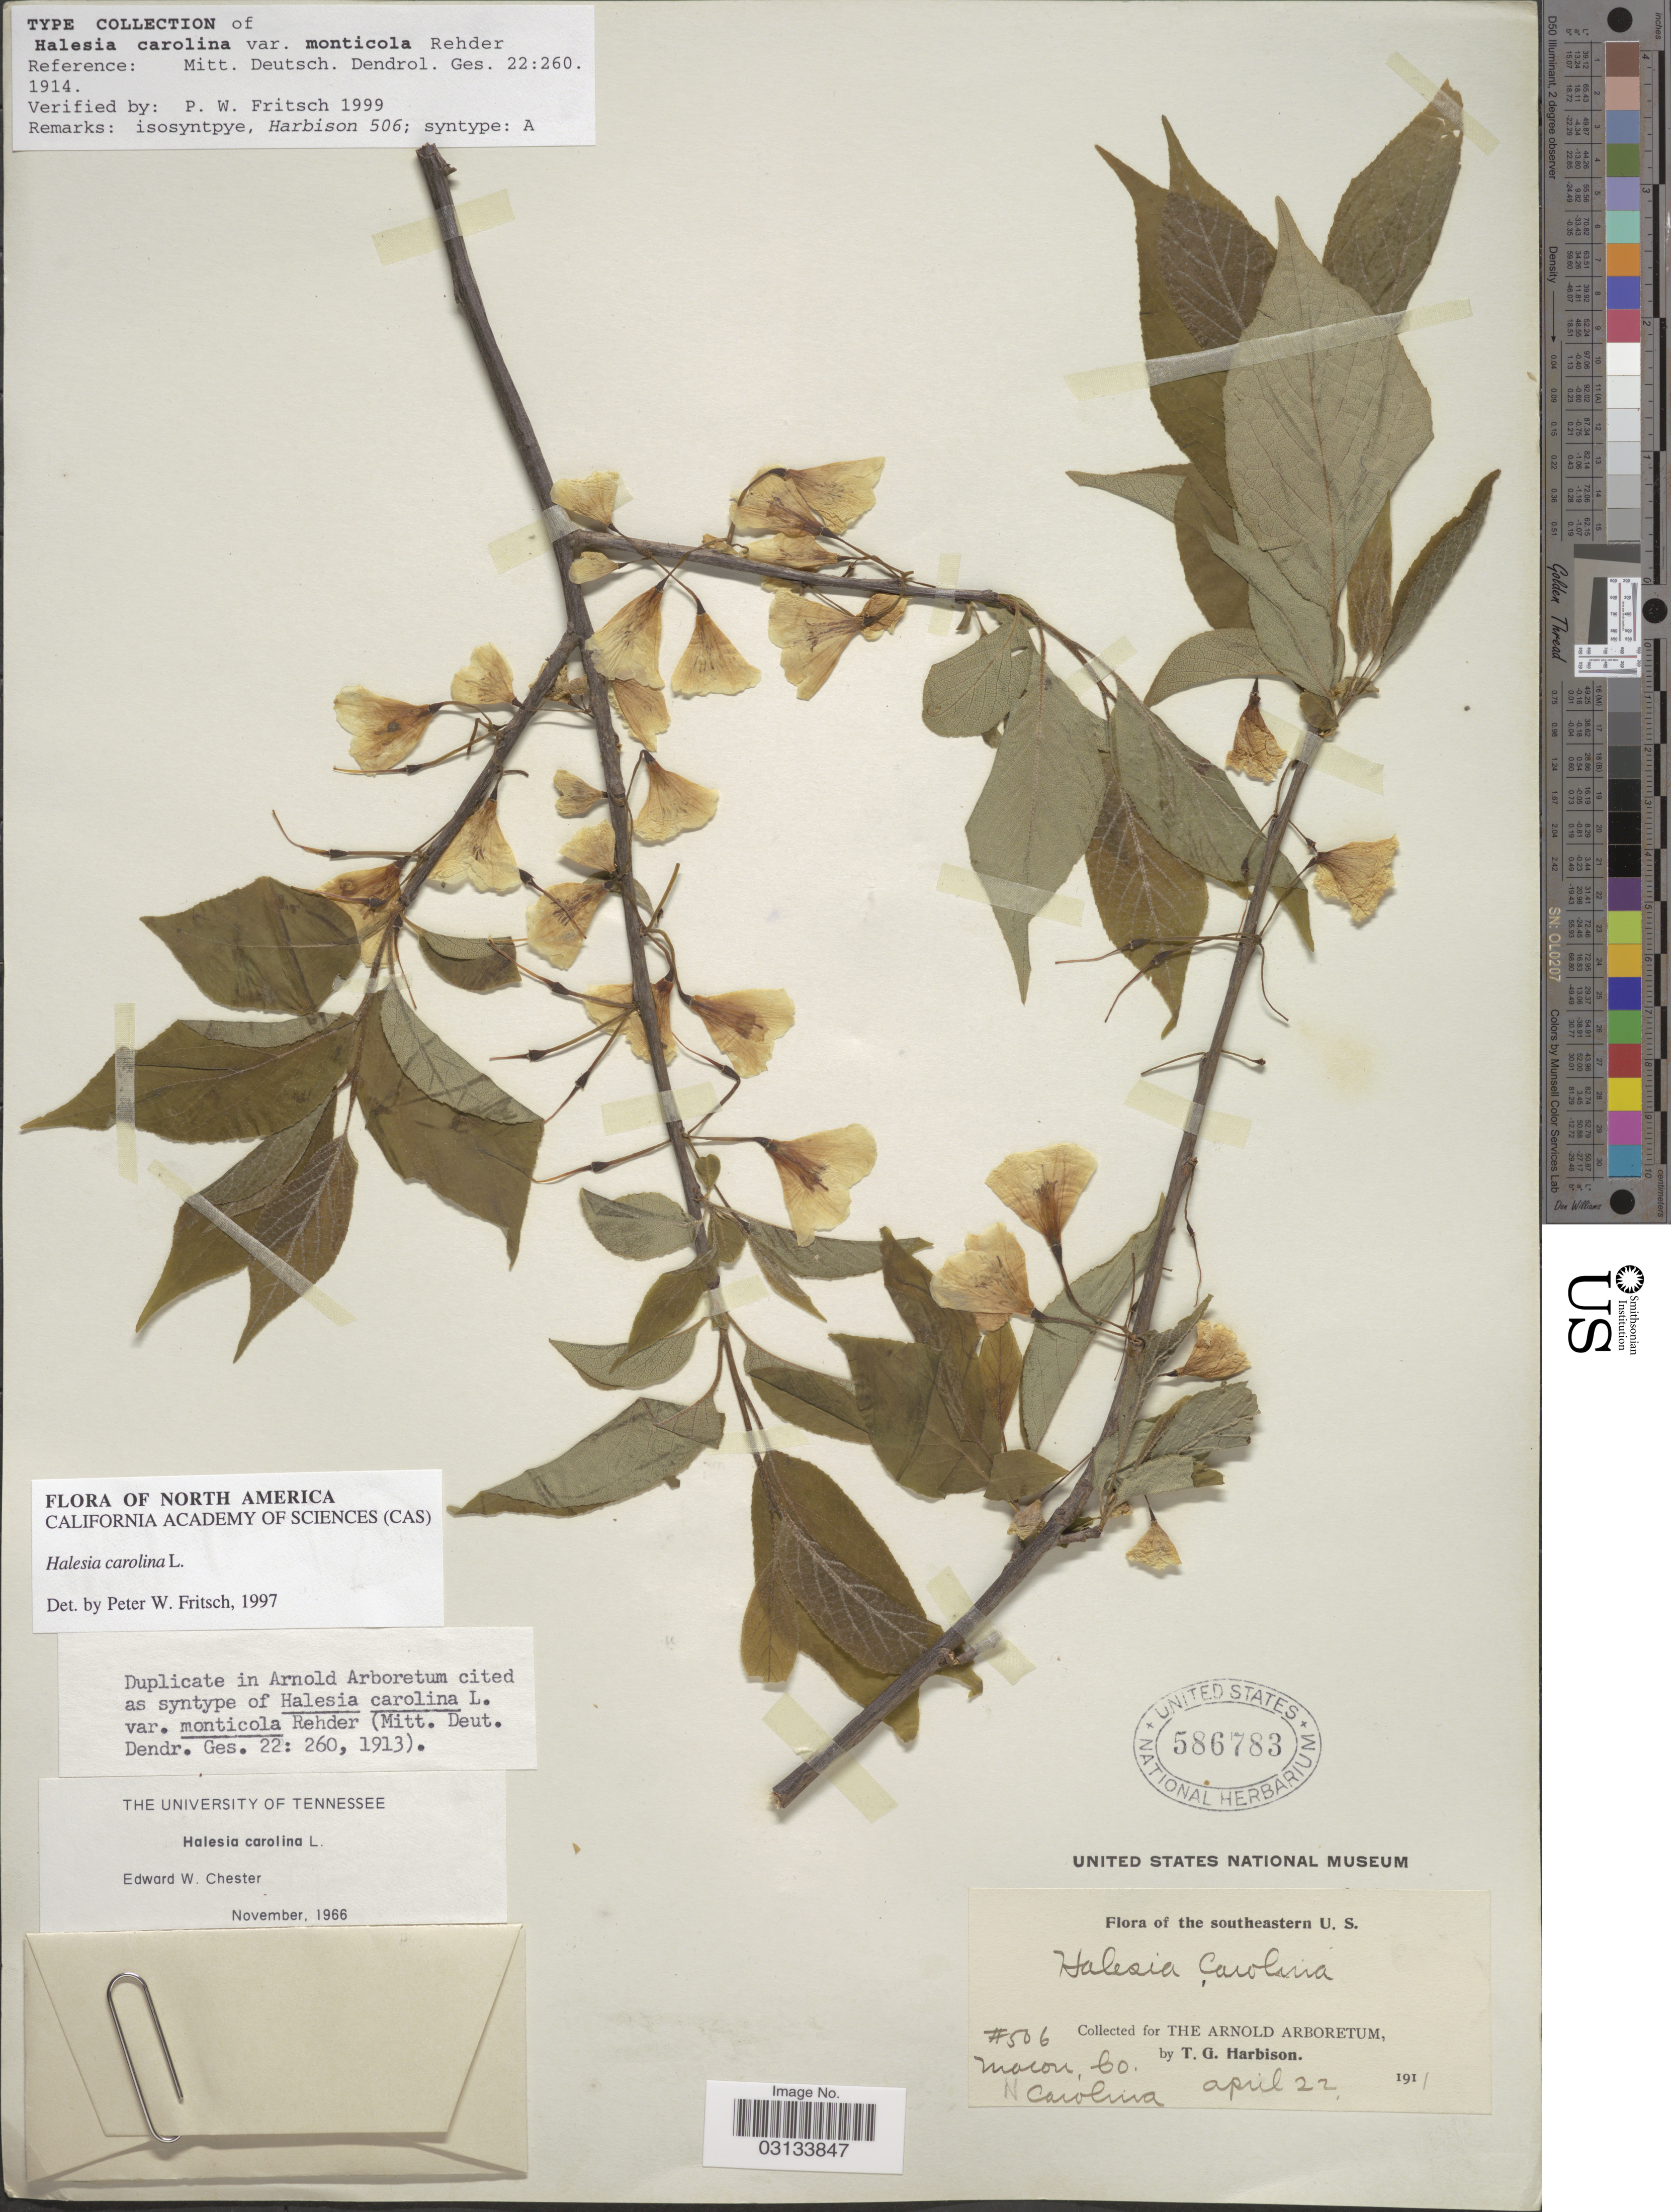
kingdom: Plantae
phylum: Tracheophyta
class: Magnoliopsida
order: Ericales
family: Styracaceae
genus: Halesia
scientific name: Halesia carolina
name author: L.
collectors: T. Harbison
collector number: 506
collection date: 1911-04-22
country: United States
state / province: North Carolina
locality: The southeastern U.S. Macon Co. N Carolina.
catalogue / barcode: US 586783